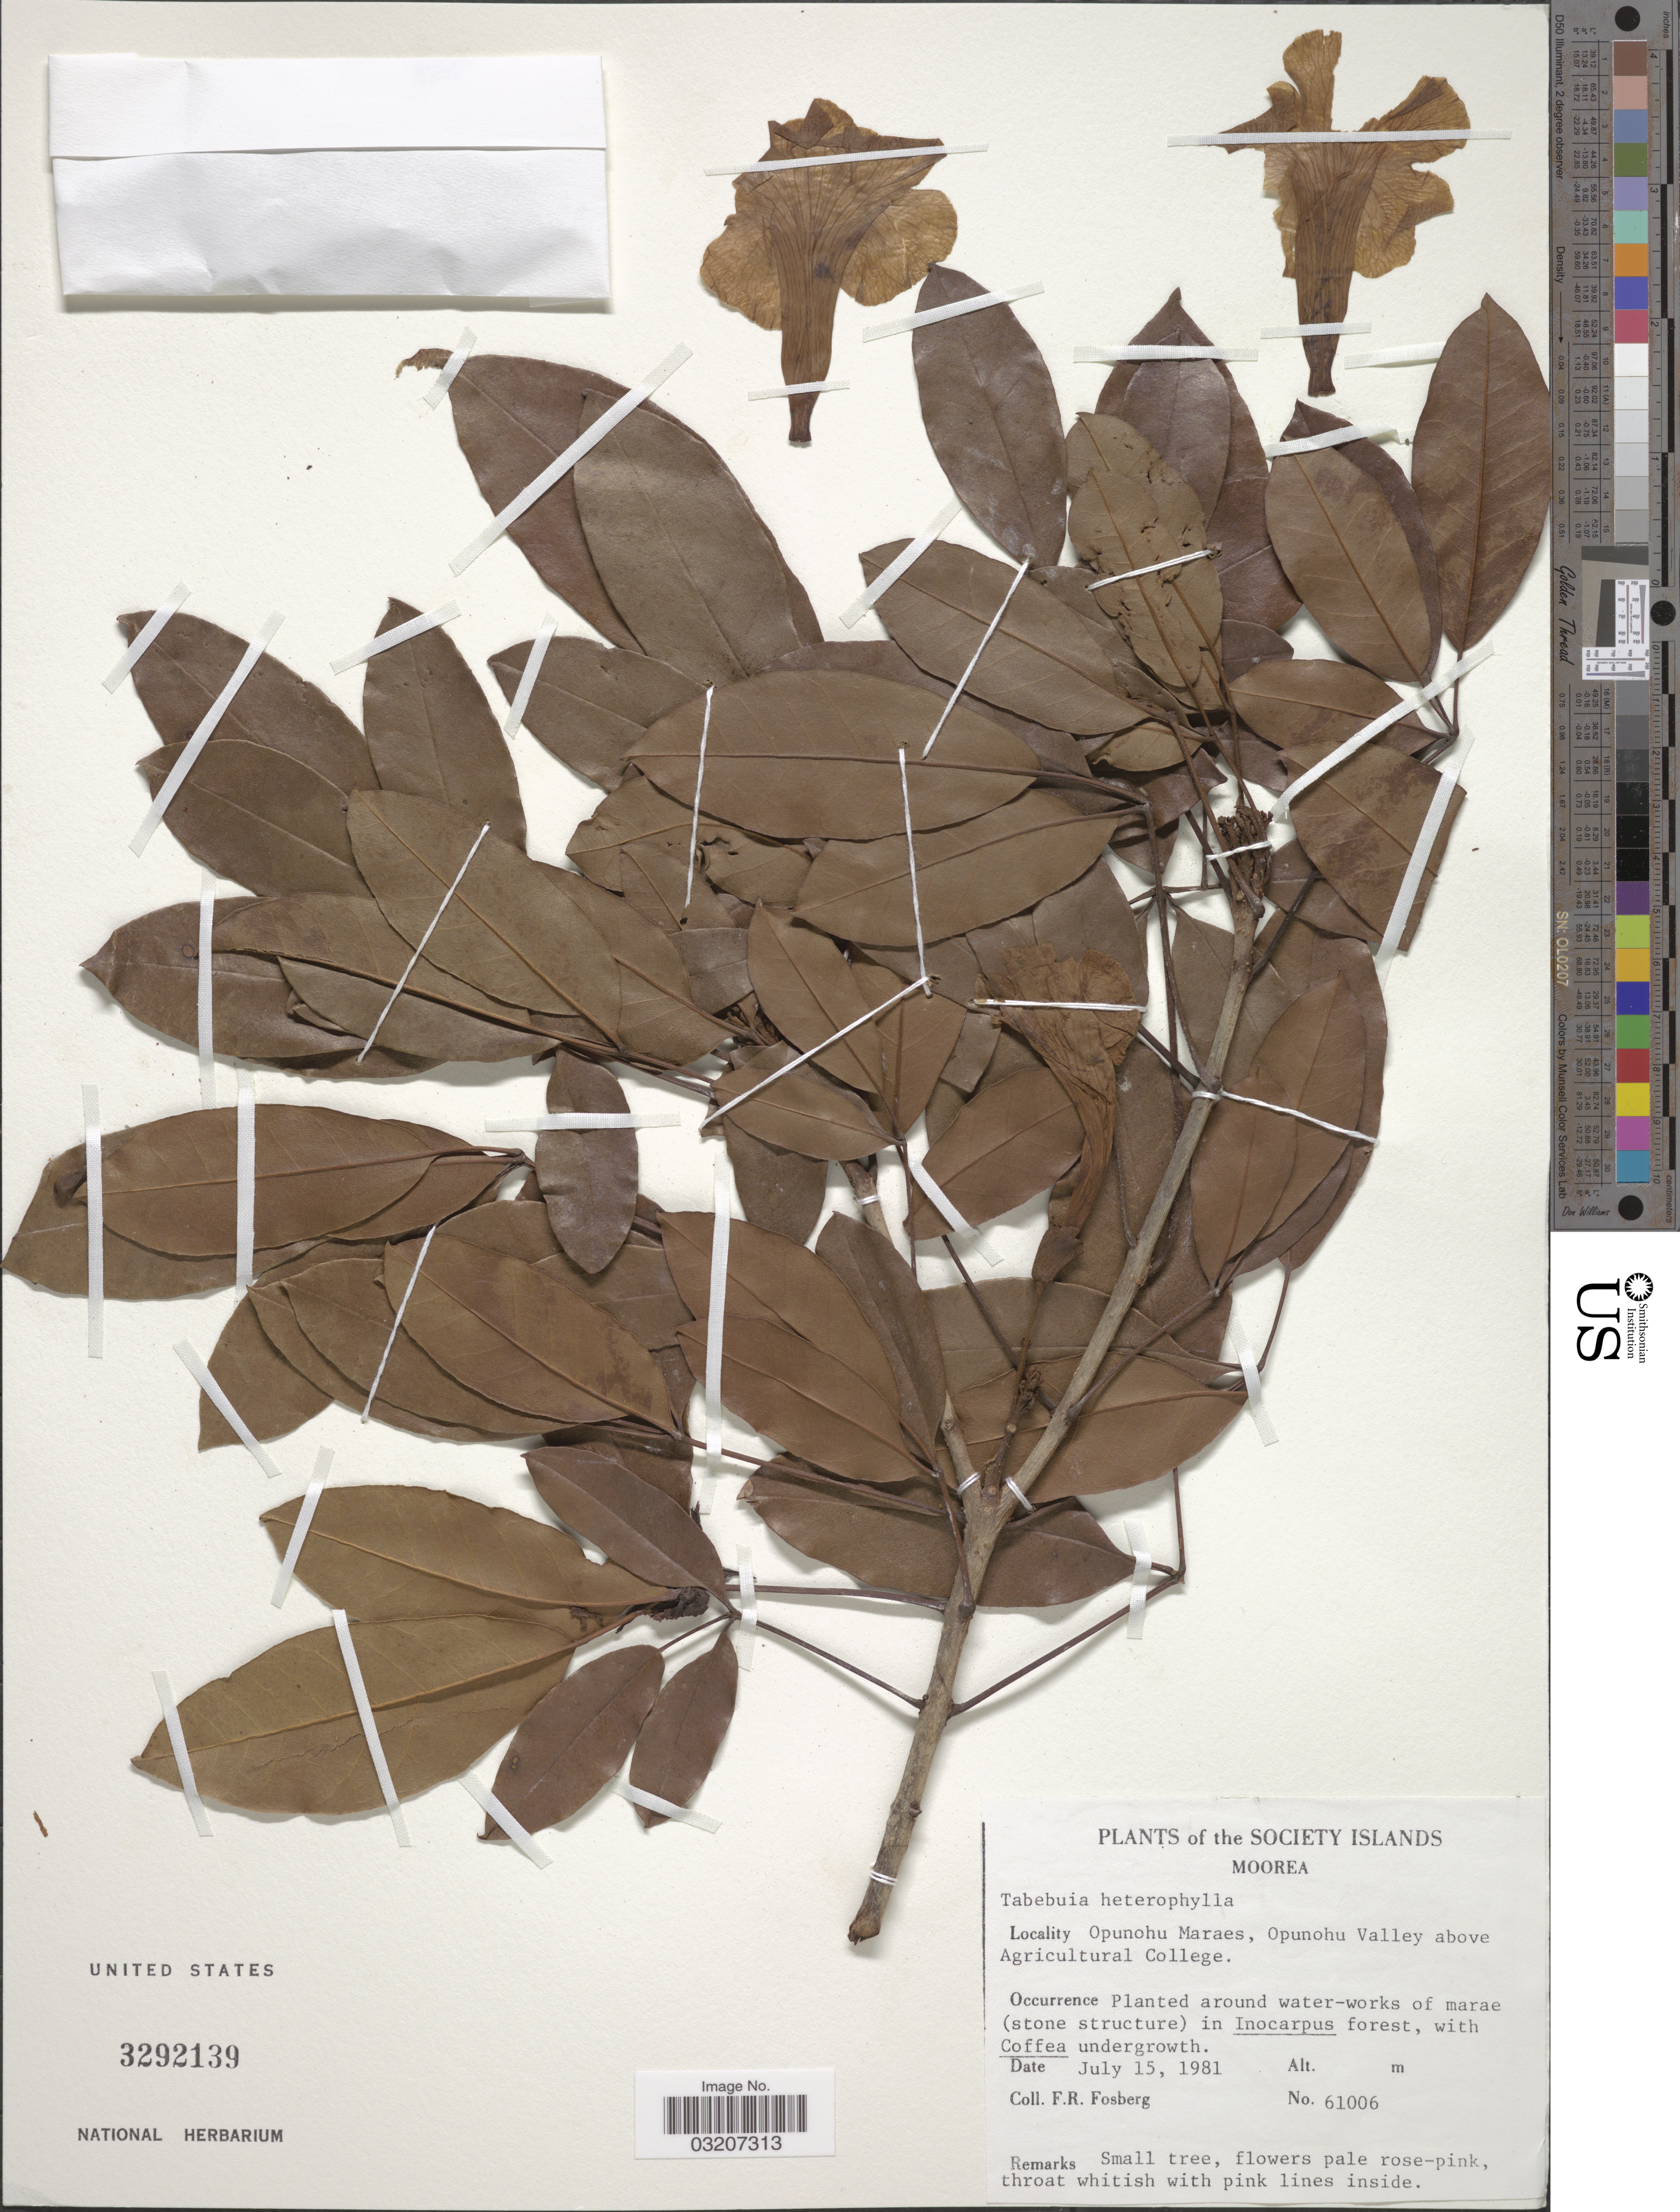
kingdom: Plantae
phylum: Tracheophyta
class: Magnoliopsida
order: Lamiales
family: Bignoniaceae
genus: Tabebuia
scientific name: Tabebuia heterophylla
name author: (DC.) Britton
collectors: F. R. Fosberg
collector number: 61006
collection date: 1981-07-15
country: French Polynesia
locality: The Society Islands, Moorea, Opunohu Maraes, Opunohu Valley above Agricultural College.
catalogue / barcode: US 3292139